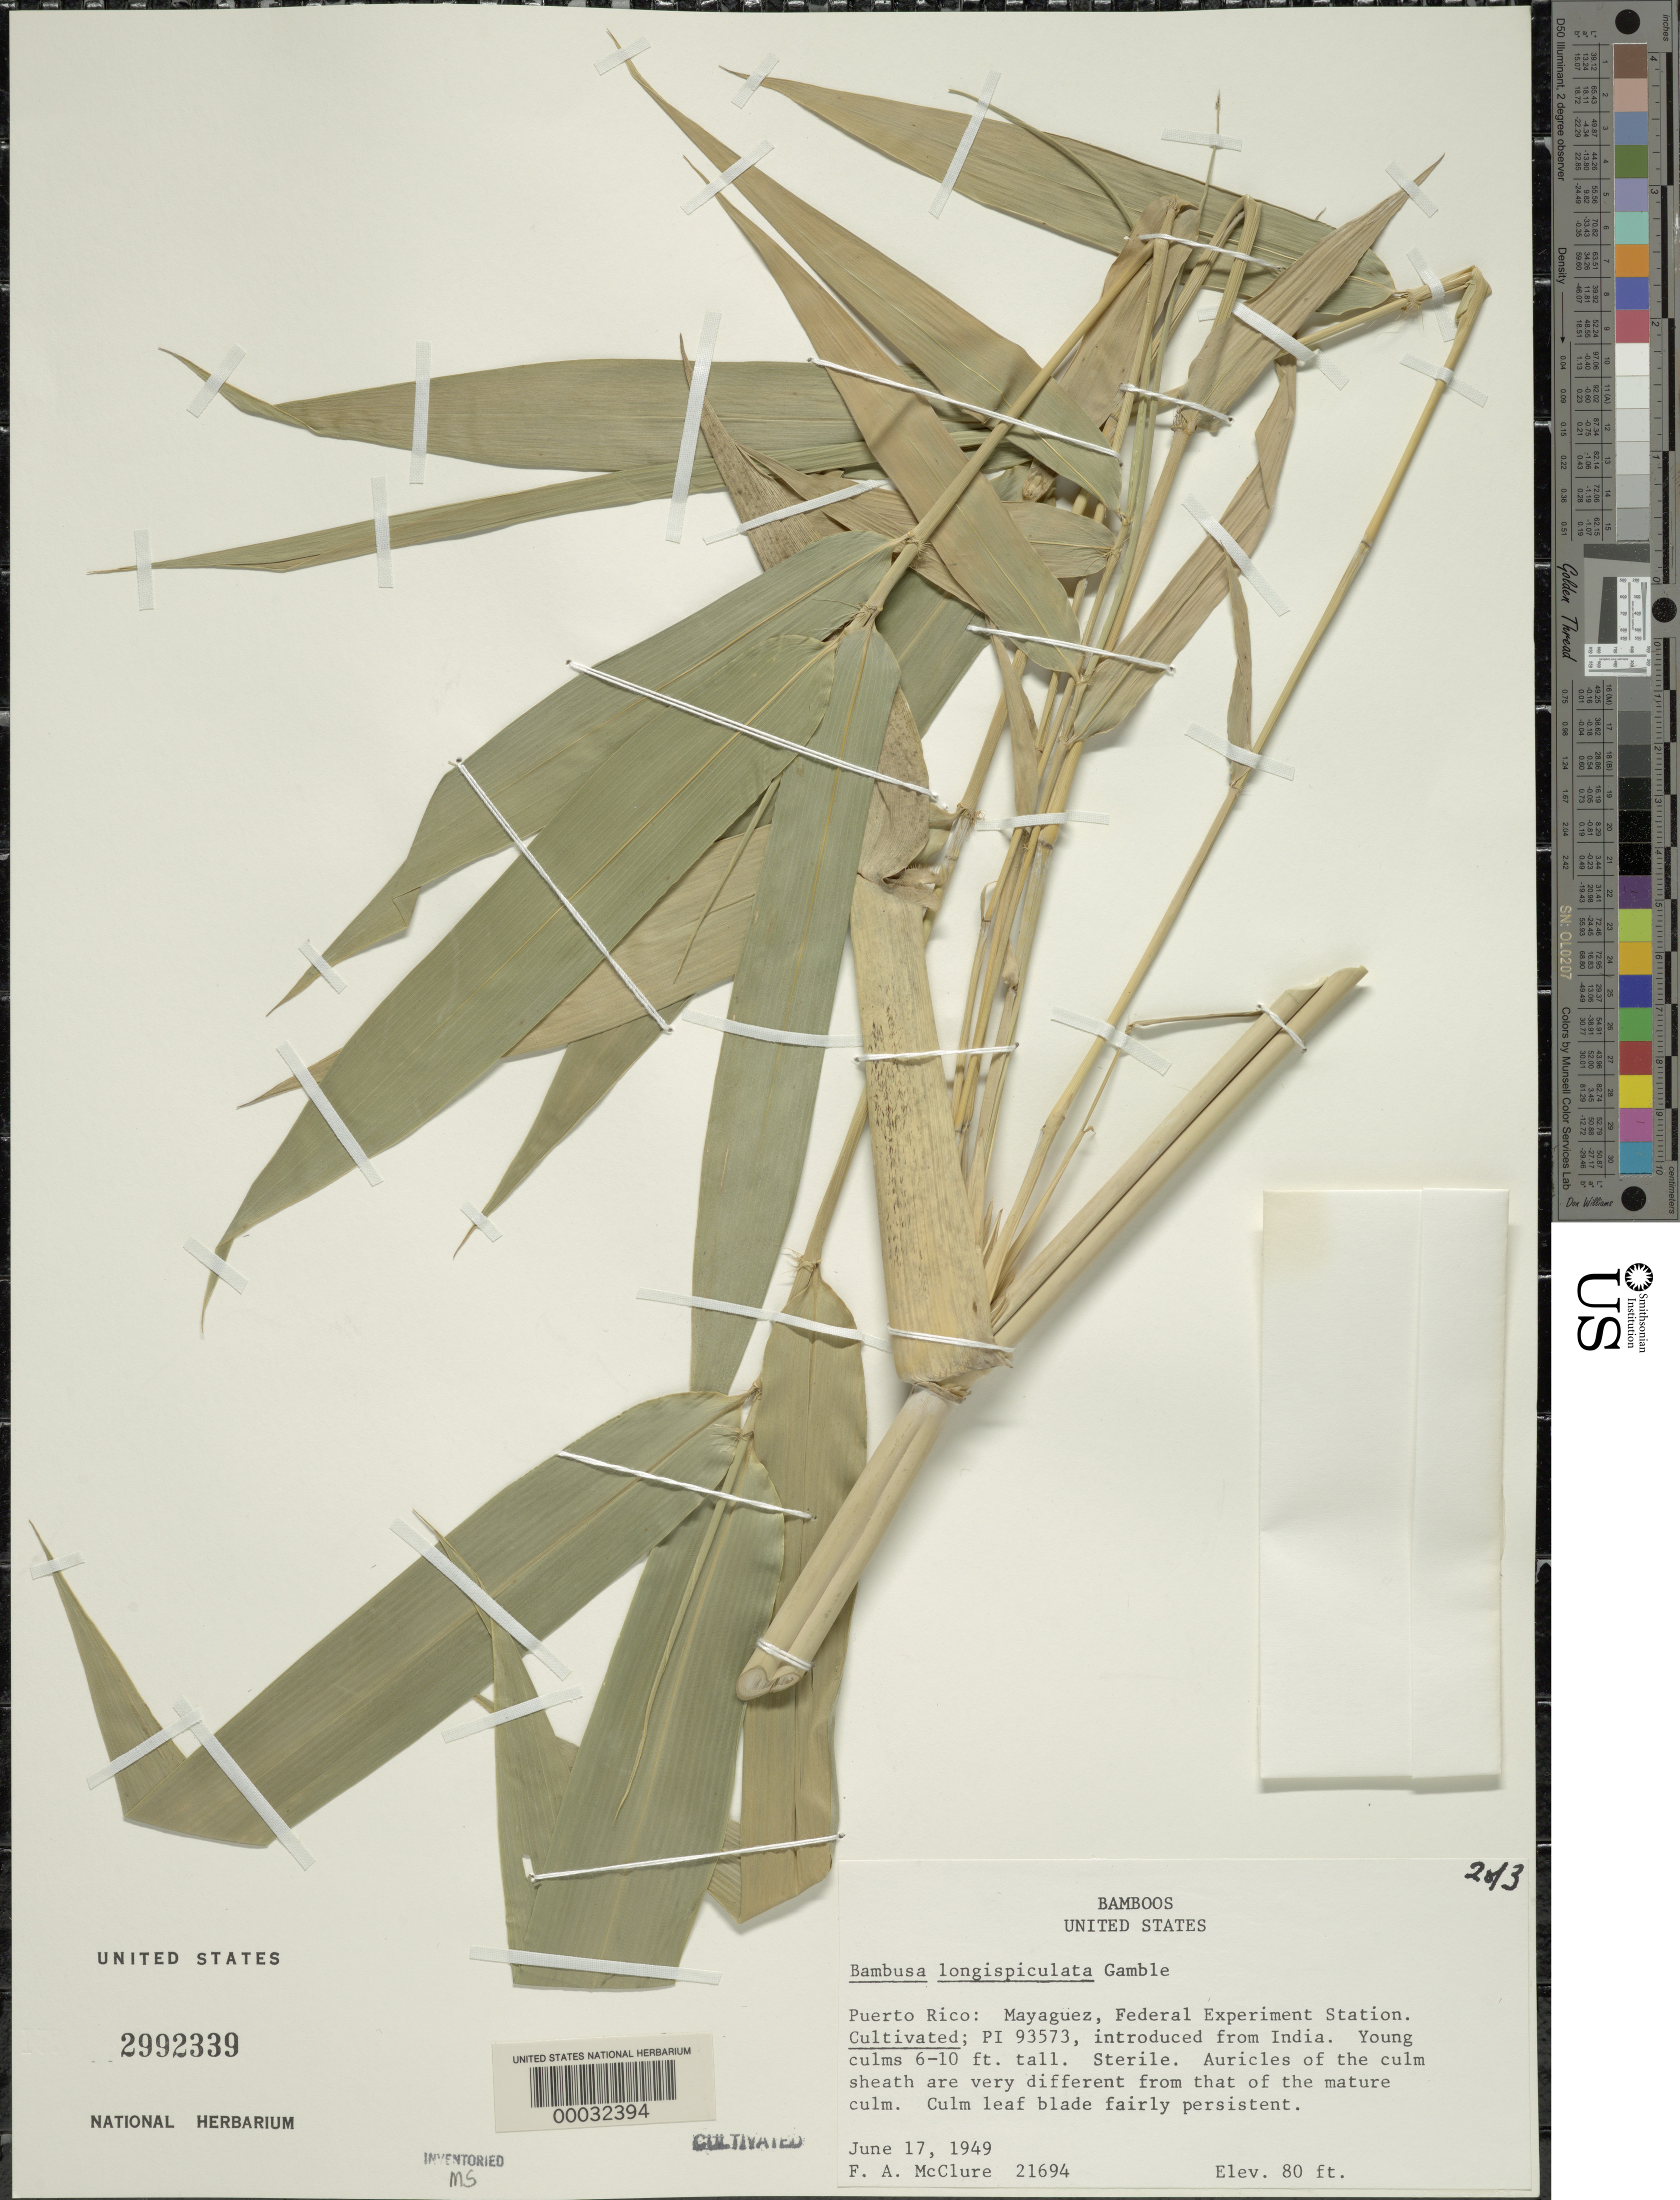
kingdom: Plantae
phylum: Tracheophyta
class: Liliopsida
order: Poales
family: Poaceae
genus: Bambusa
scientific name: Bambusa longispiculata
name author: Gamble ex Brandis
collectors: F. A. McClure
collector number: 21694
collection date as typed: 17 Jun 1949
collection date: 1949-06-17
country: Puerto Rico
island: Greater Antilles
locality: Federal experimental station-mayaguez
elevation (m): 24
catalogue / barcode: US 2992339